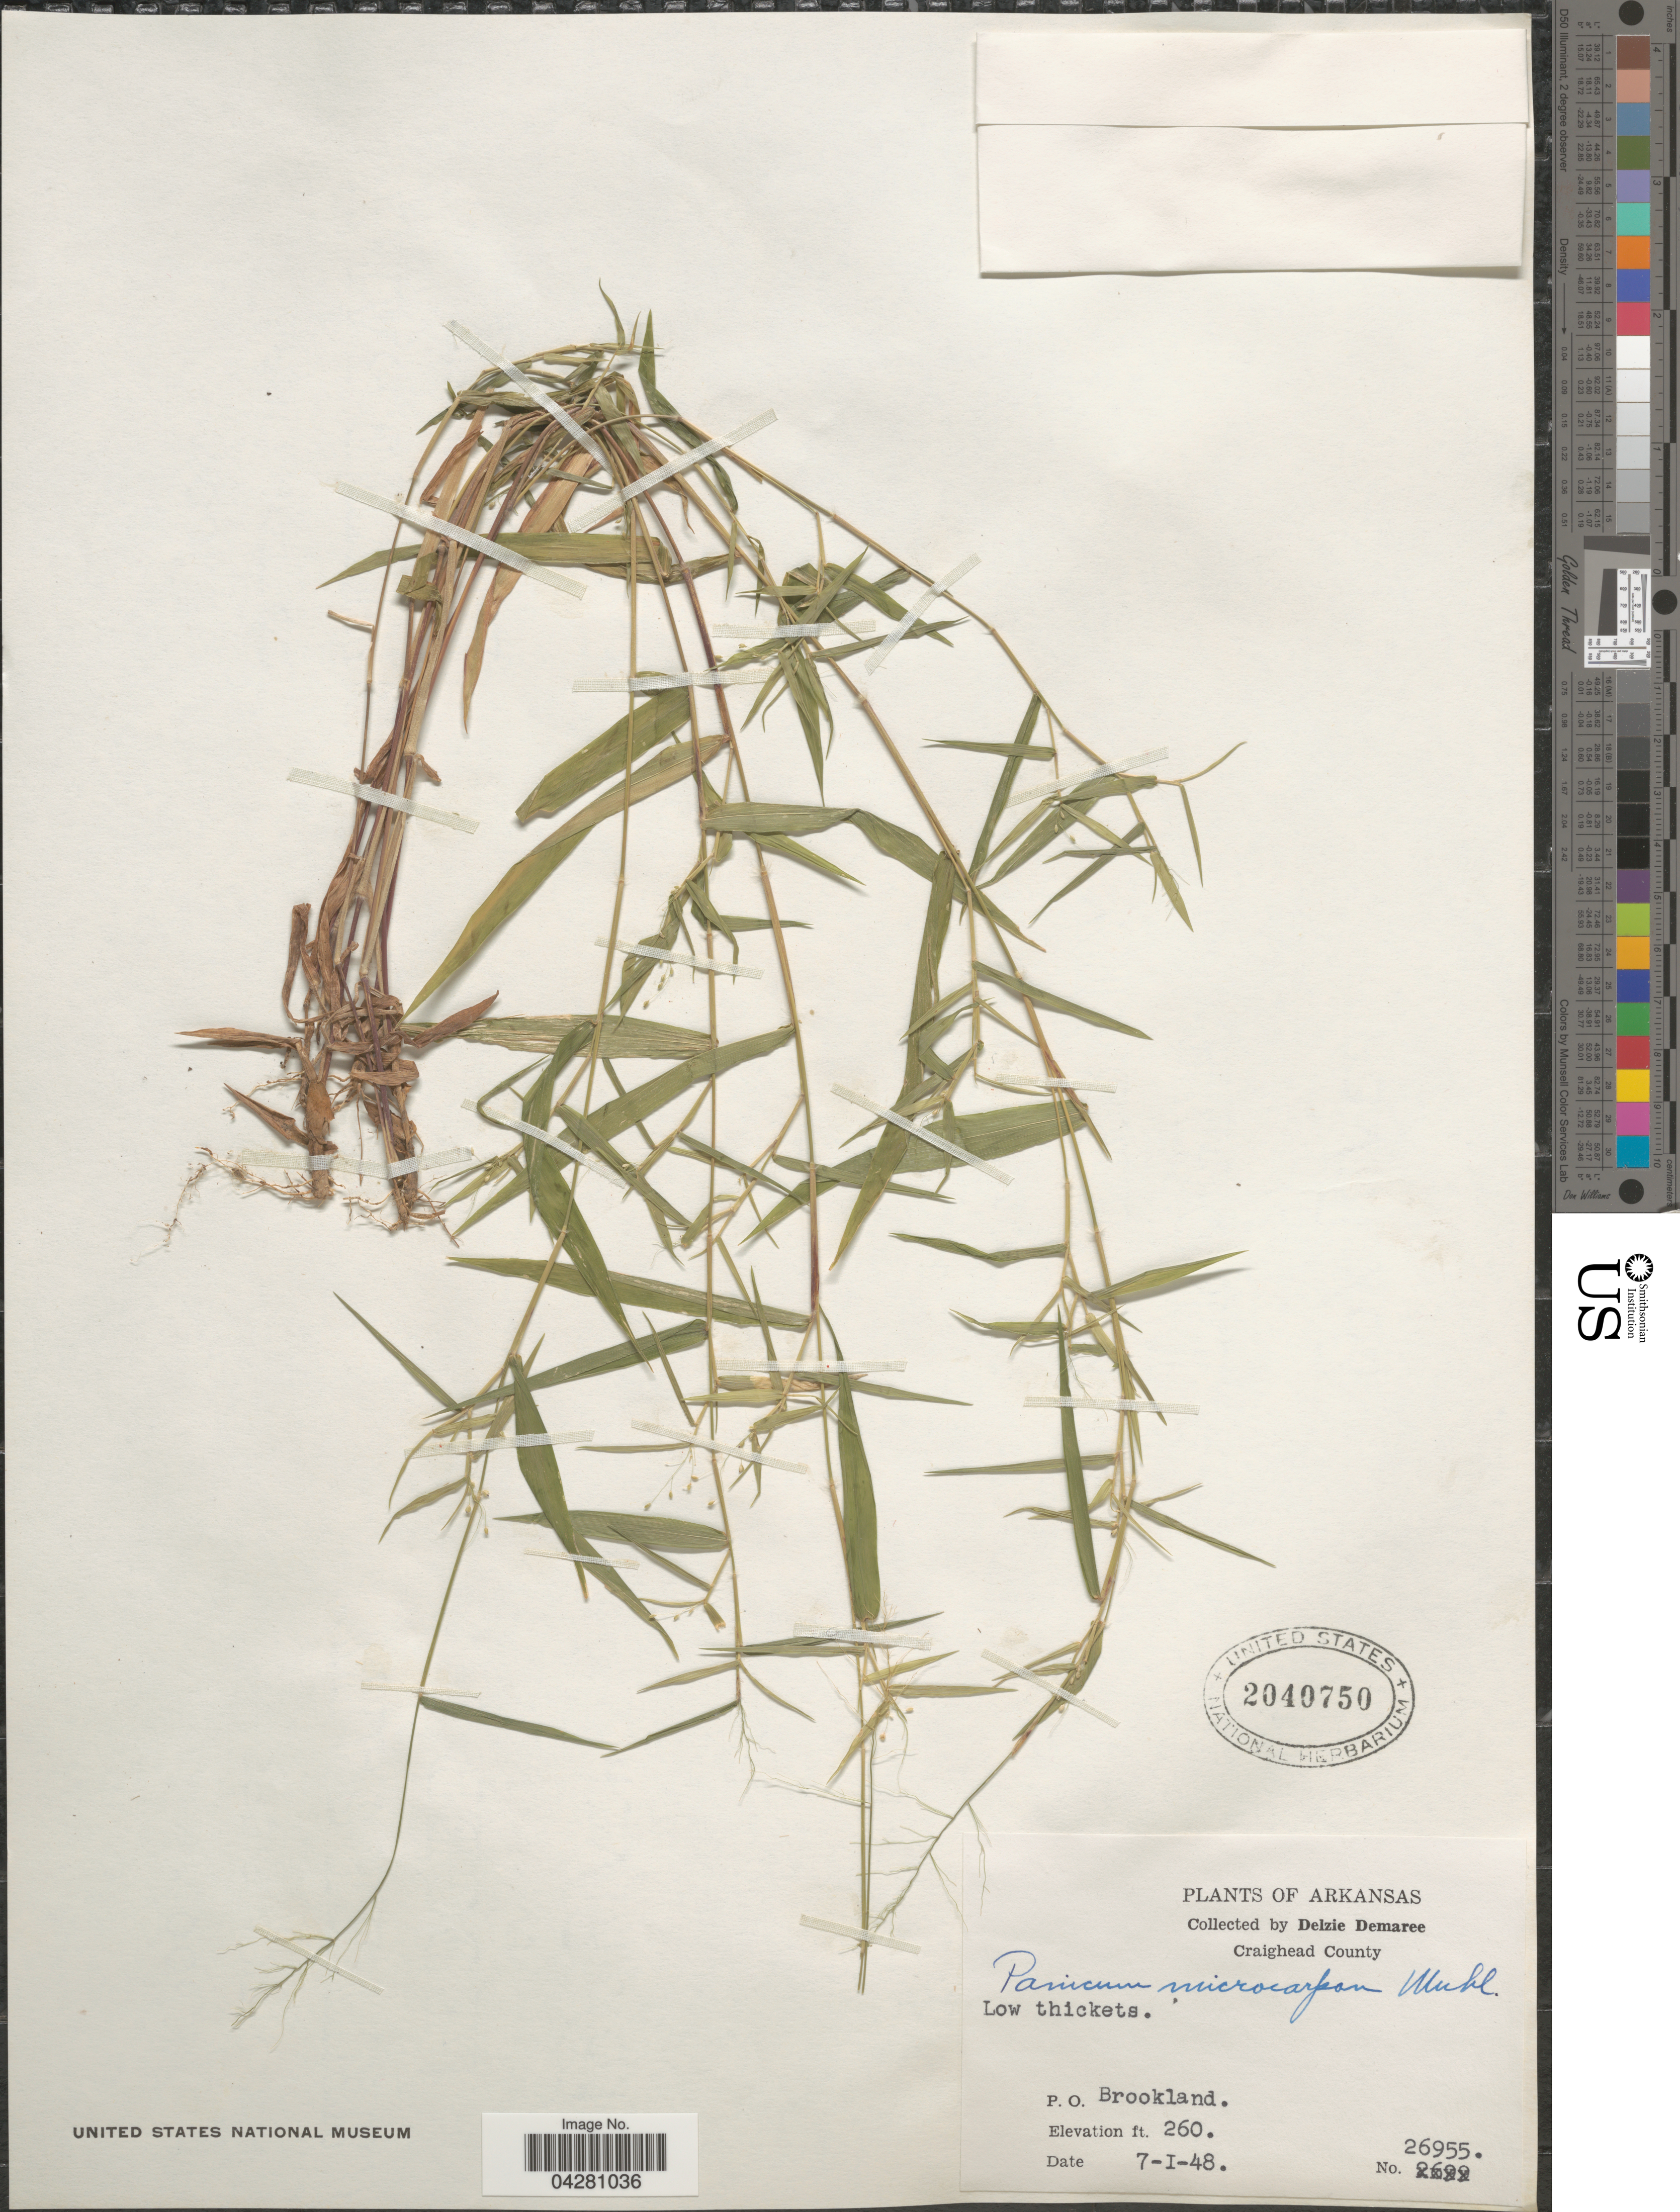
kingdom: Plantae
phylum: Tracheophyta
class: Liliopsida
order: Poales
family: Poaceae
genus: Dichanthelium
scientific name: Dichanthelium dichotomum var. dichotomum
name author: (L.) Gould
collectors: D. Demaree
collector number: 26955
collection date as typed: Transcribed d/m/y: 1/7/48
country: United States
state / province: Arkansas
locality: Craighead County. P. O. Brookland.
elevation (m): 79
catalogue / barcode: US 2040750